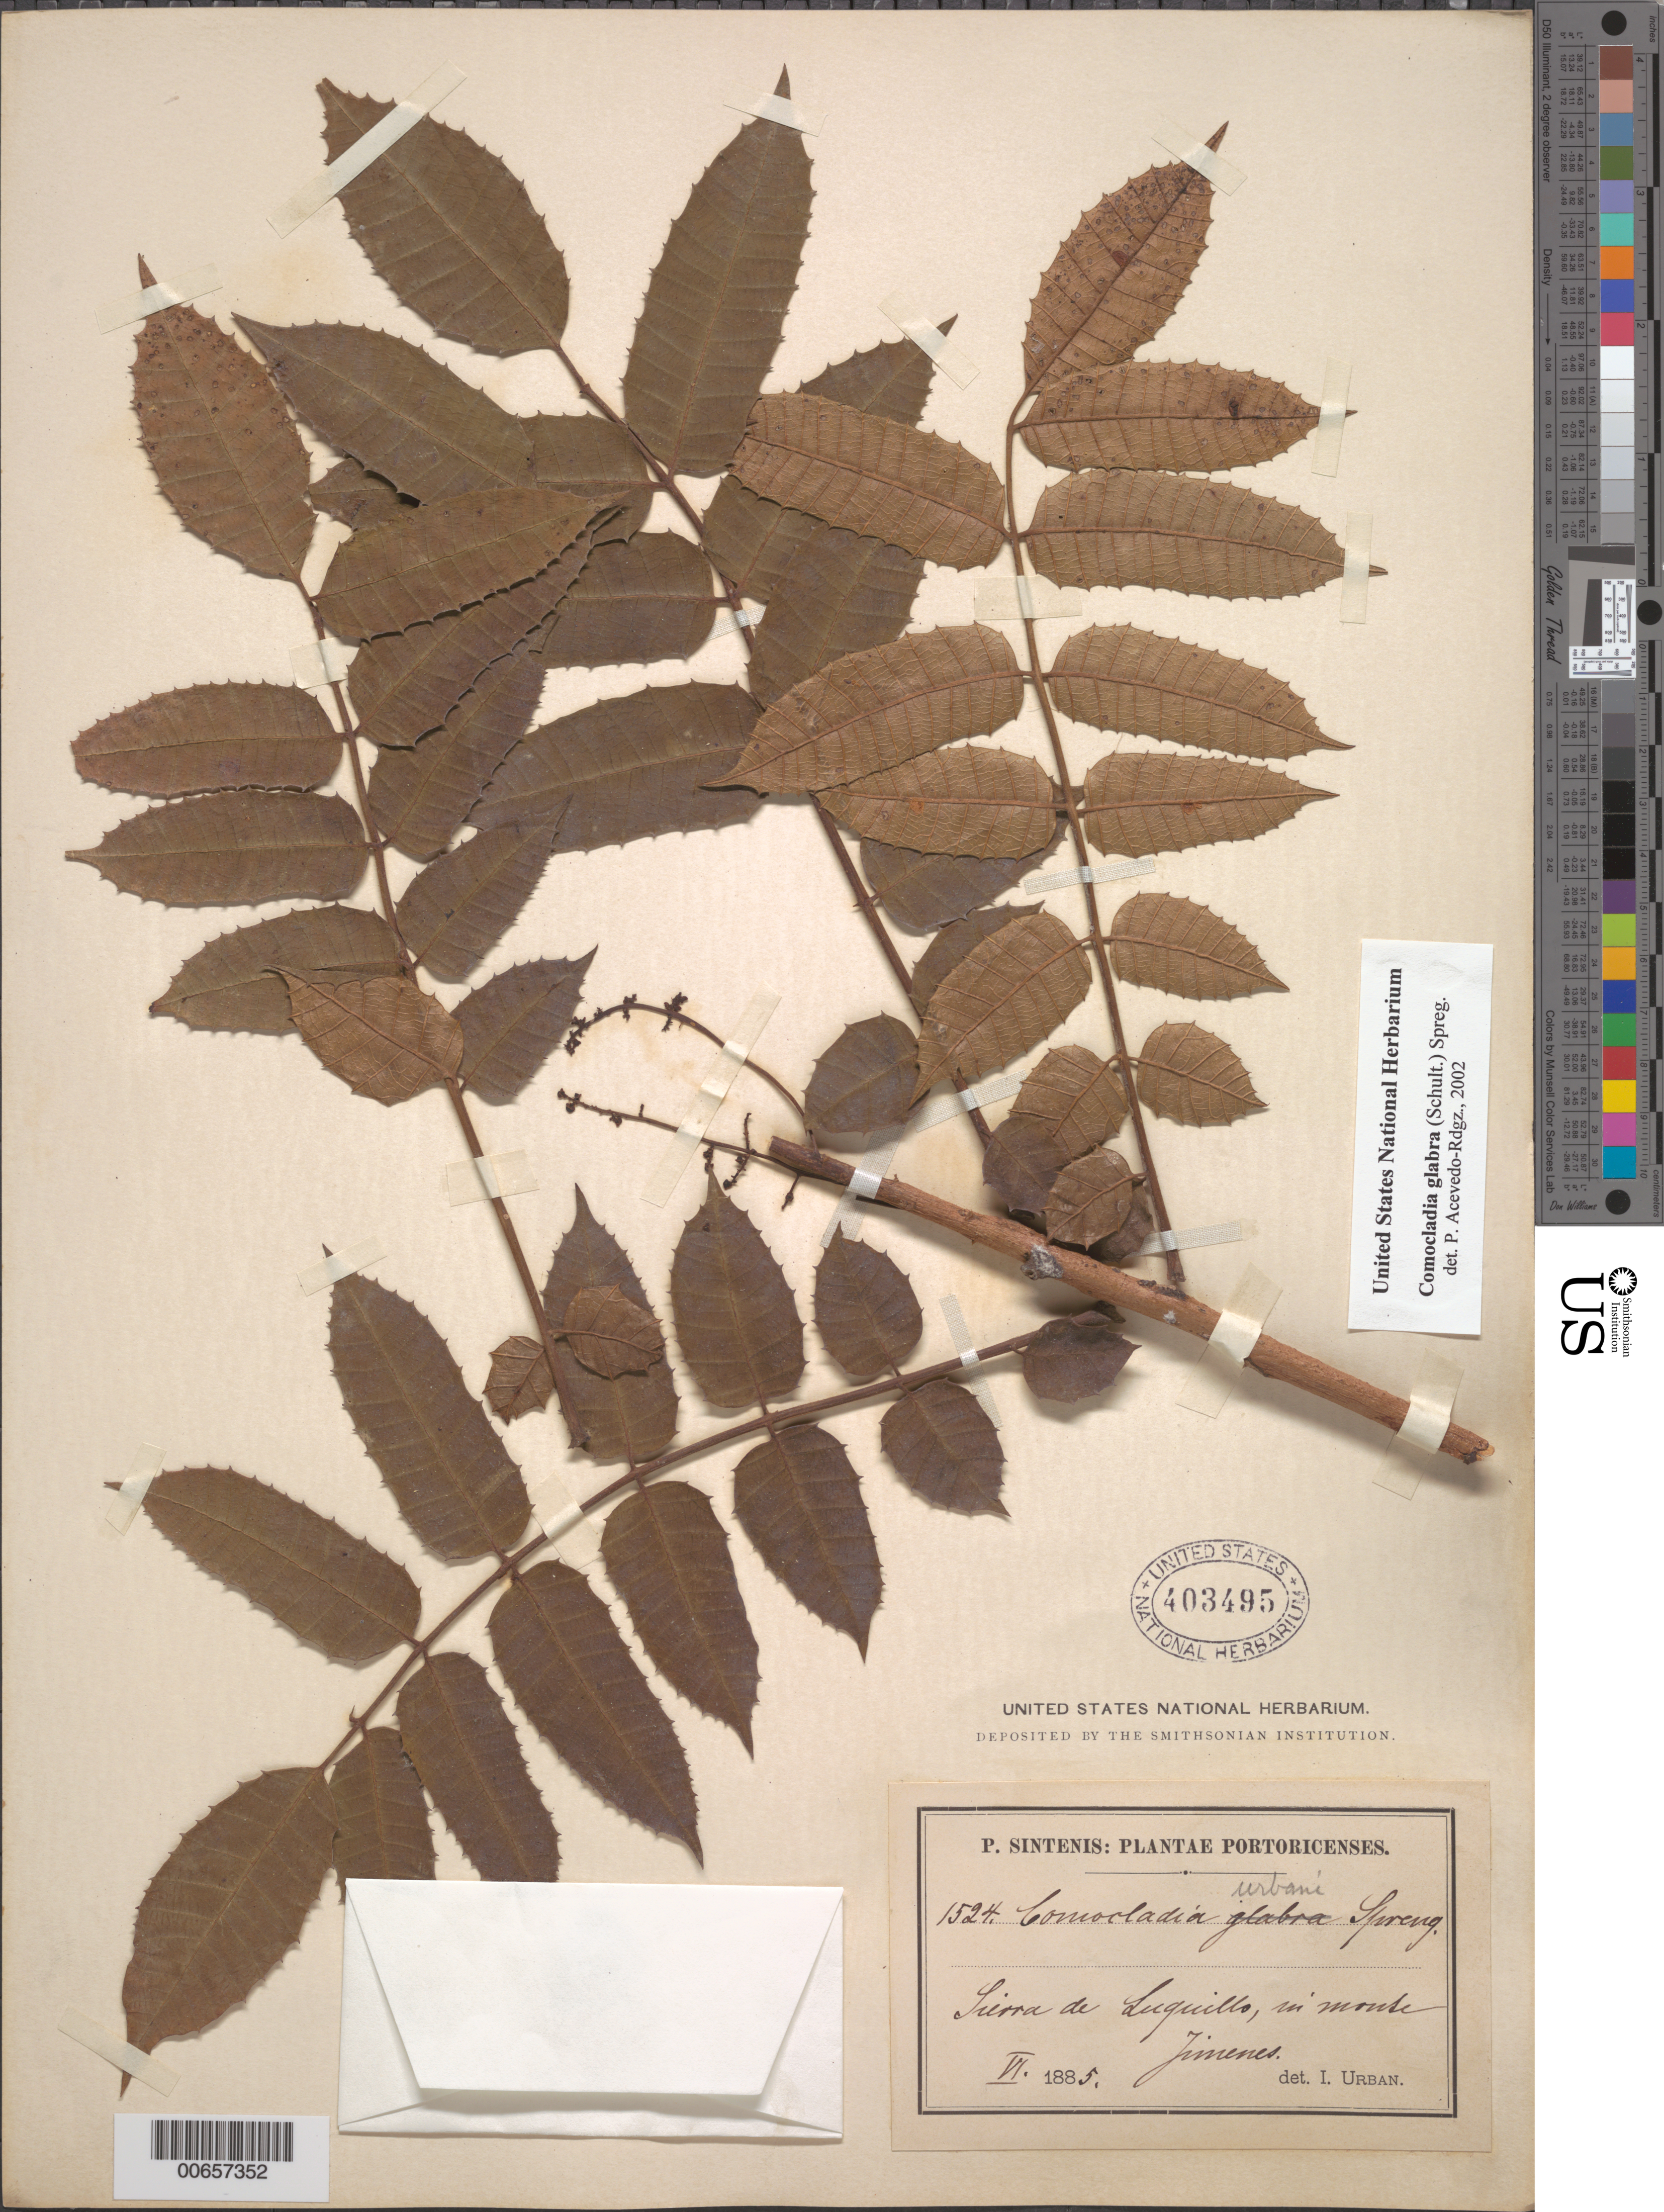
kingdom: Plantae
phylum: Tracheophyta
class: Magnoliopsida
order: Sapindales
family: Anacardiaceae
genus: Comocladia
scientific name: Comocladia glabra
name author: (Schult.) Spreng.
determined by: Acevedo-Rodríguez, P., (BOT), Smithsonian Institution - National Museum of Natural History (UNITED STATES)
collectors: P. Sintenis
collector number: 1524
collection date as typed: Jun 1885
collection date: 1885-06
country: Puerto Rico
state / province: Luquillo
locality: Sierra de Luquillo, in monte Jimenes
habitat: In Monte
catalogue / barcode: US 403495